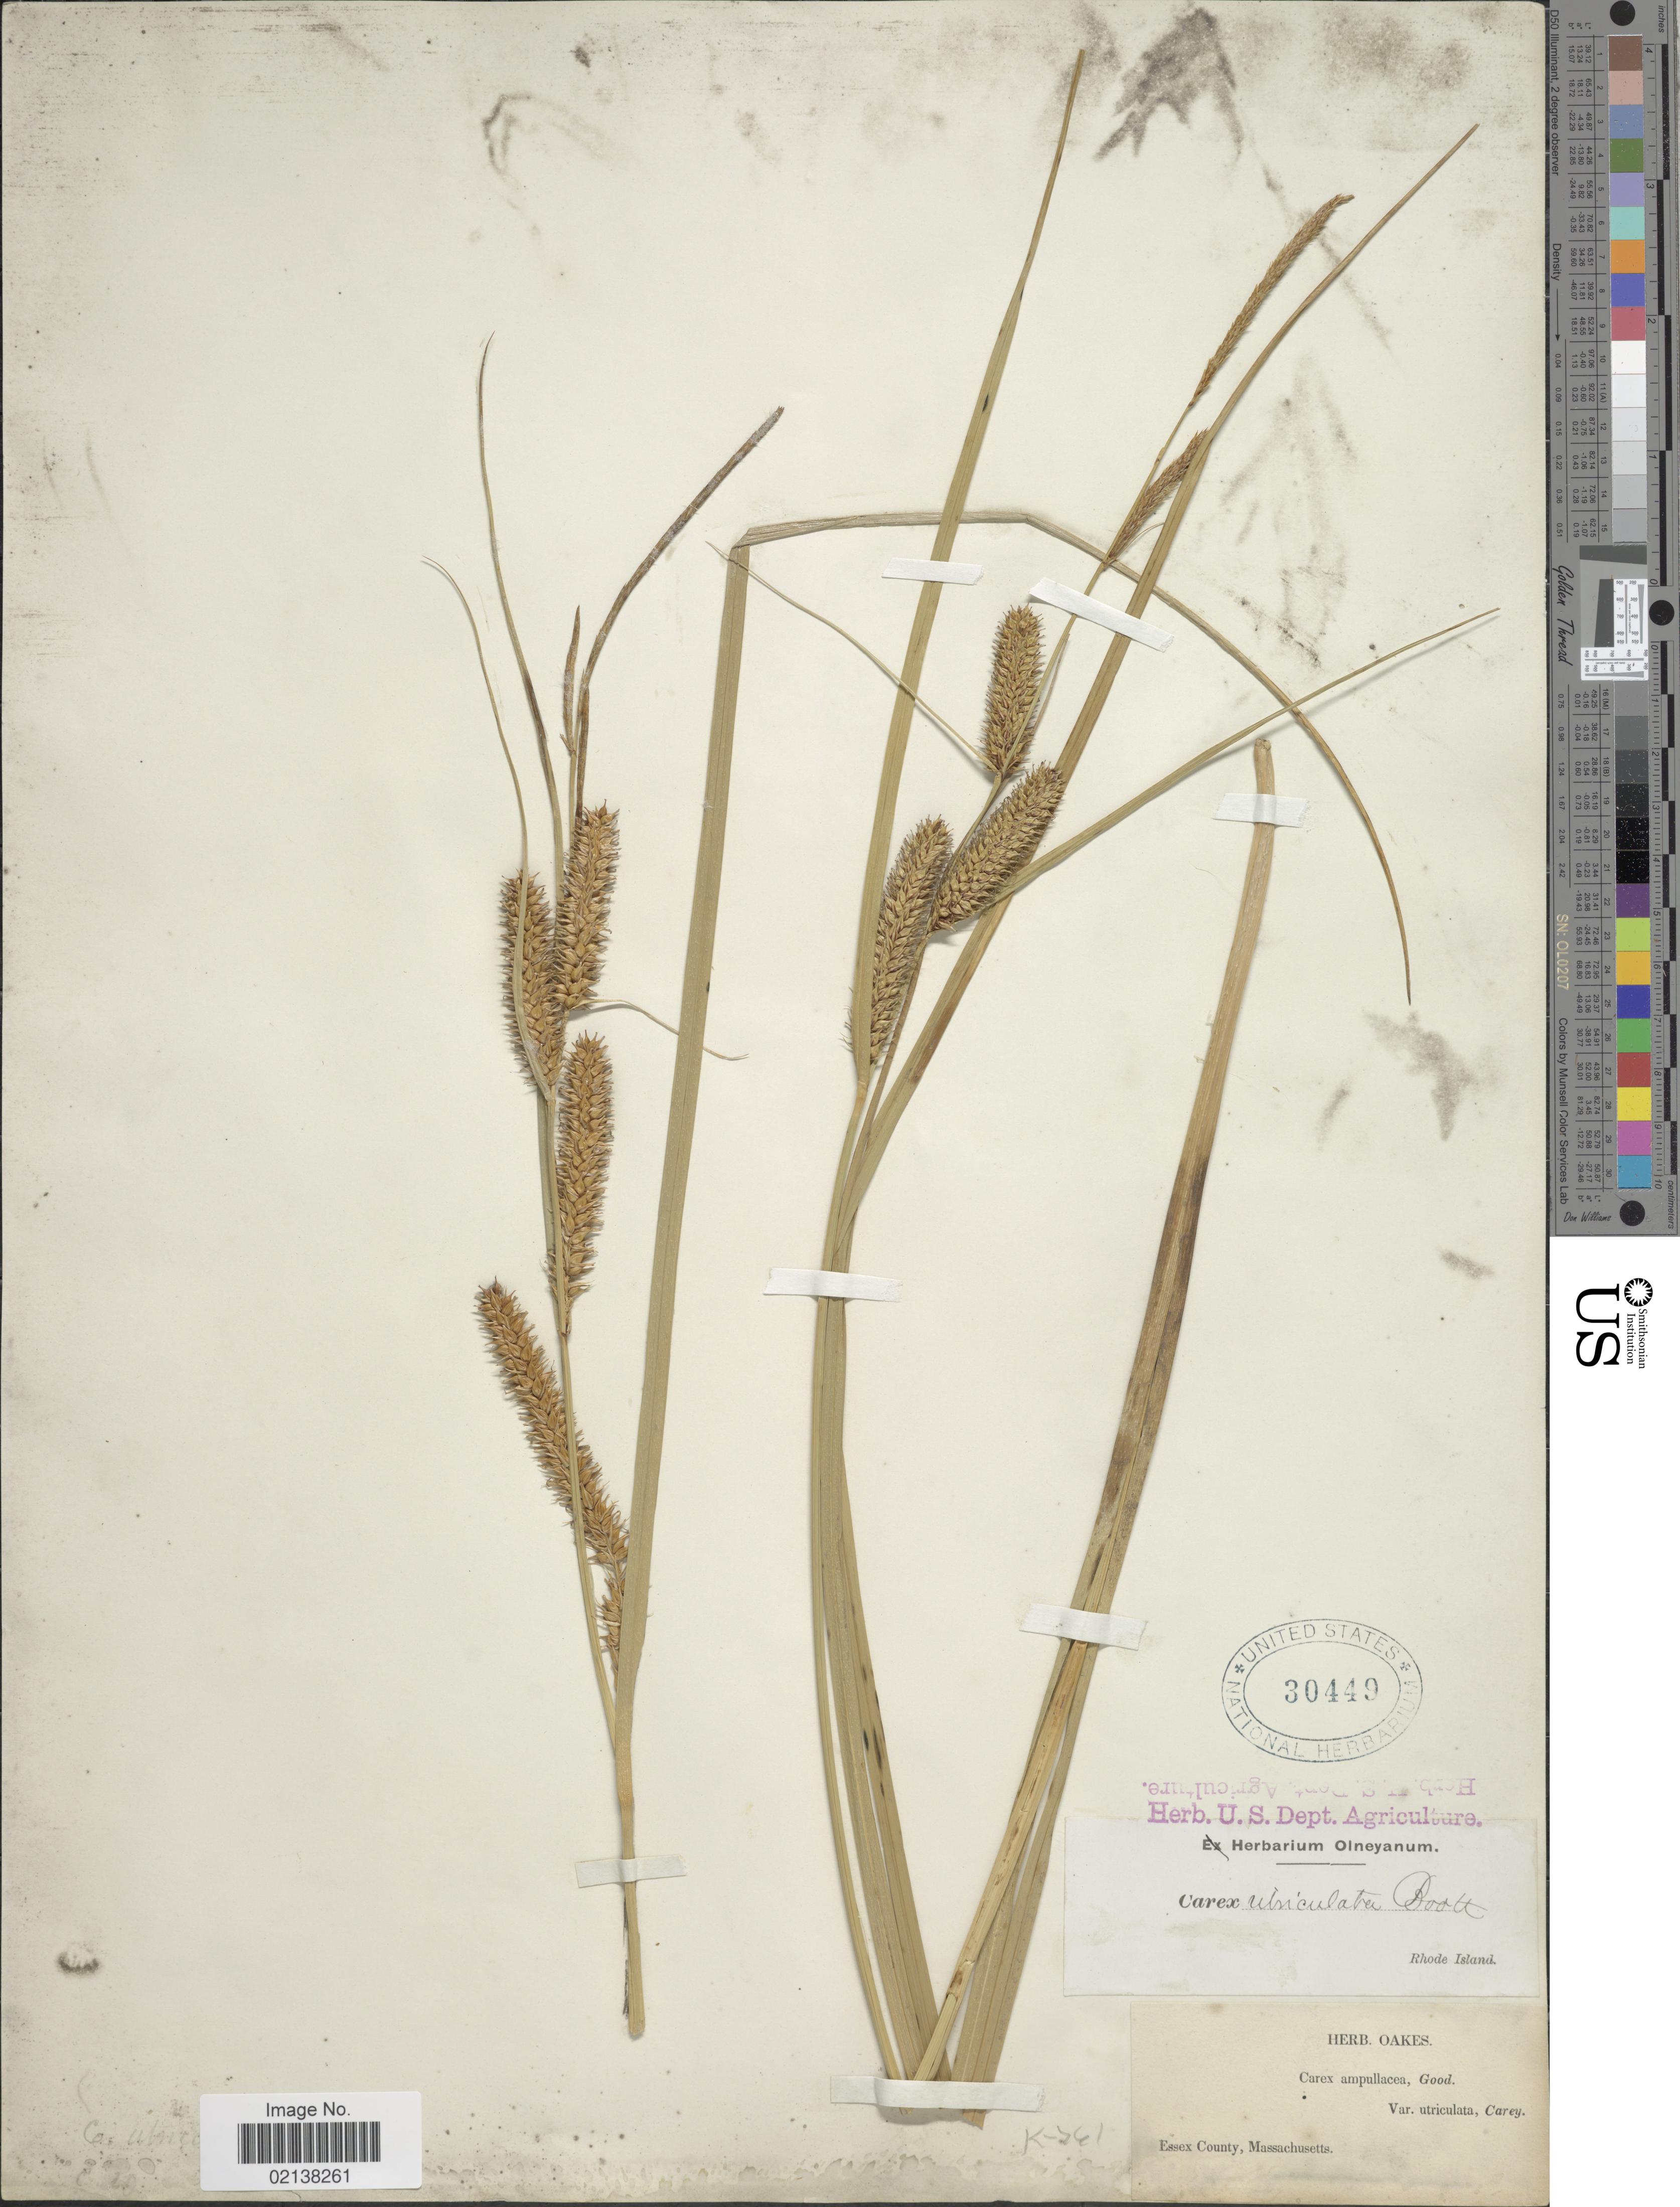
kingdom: Plantae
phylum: Tracheophyta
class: Liliopsida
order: Poales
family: Cyperaceae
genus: Carex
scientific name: Carex utriculata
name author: Boott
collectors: ex herb. Oakes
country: United States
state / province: Massachusetts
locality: Essex County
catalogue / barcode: US 30449